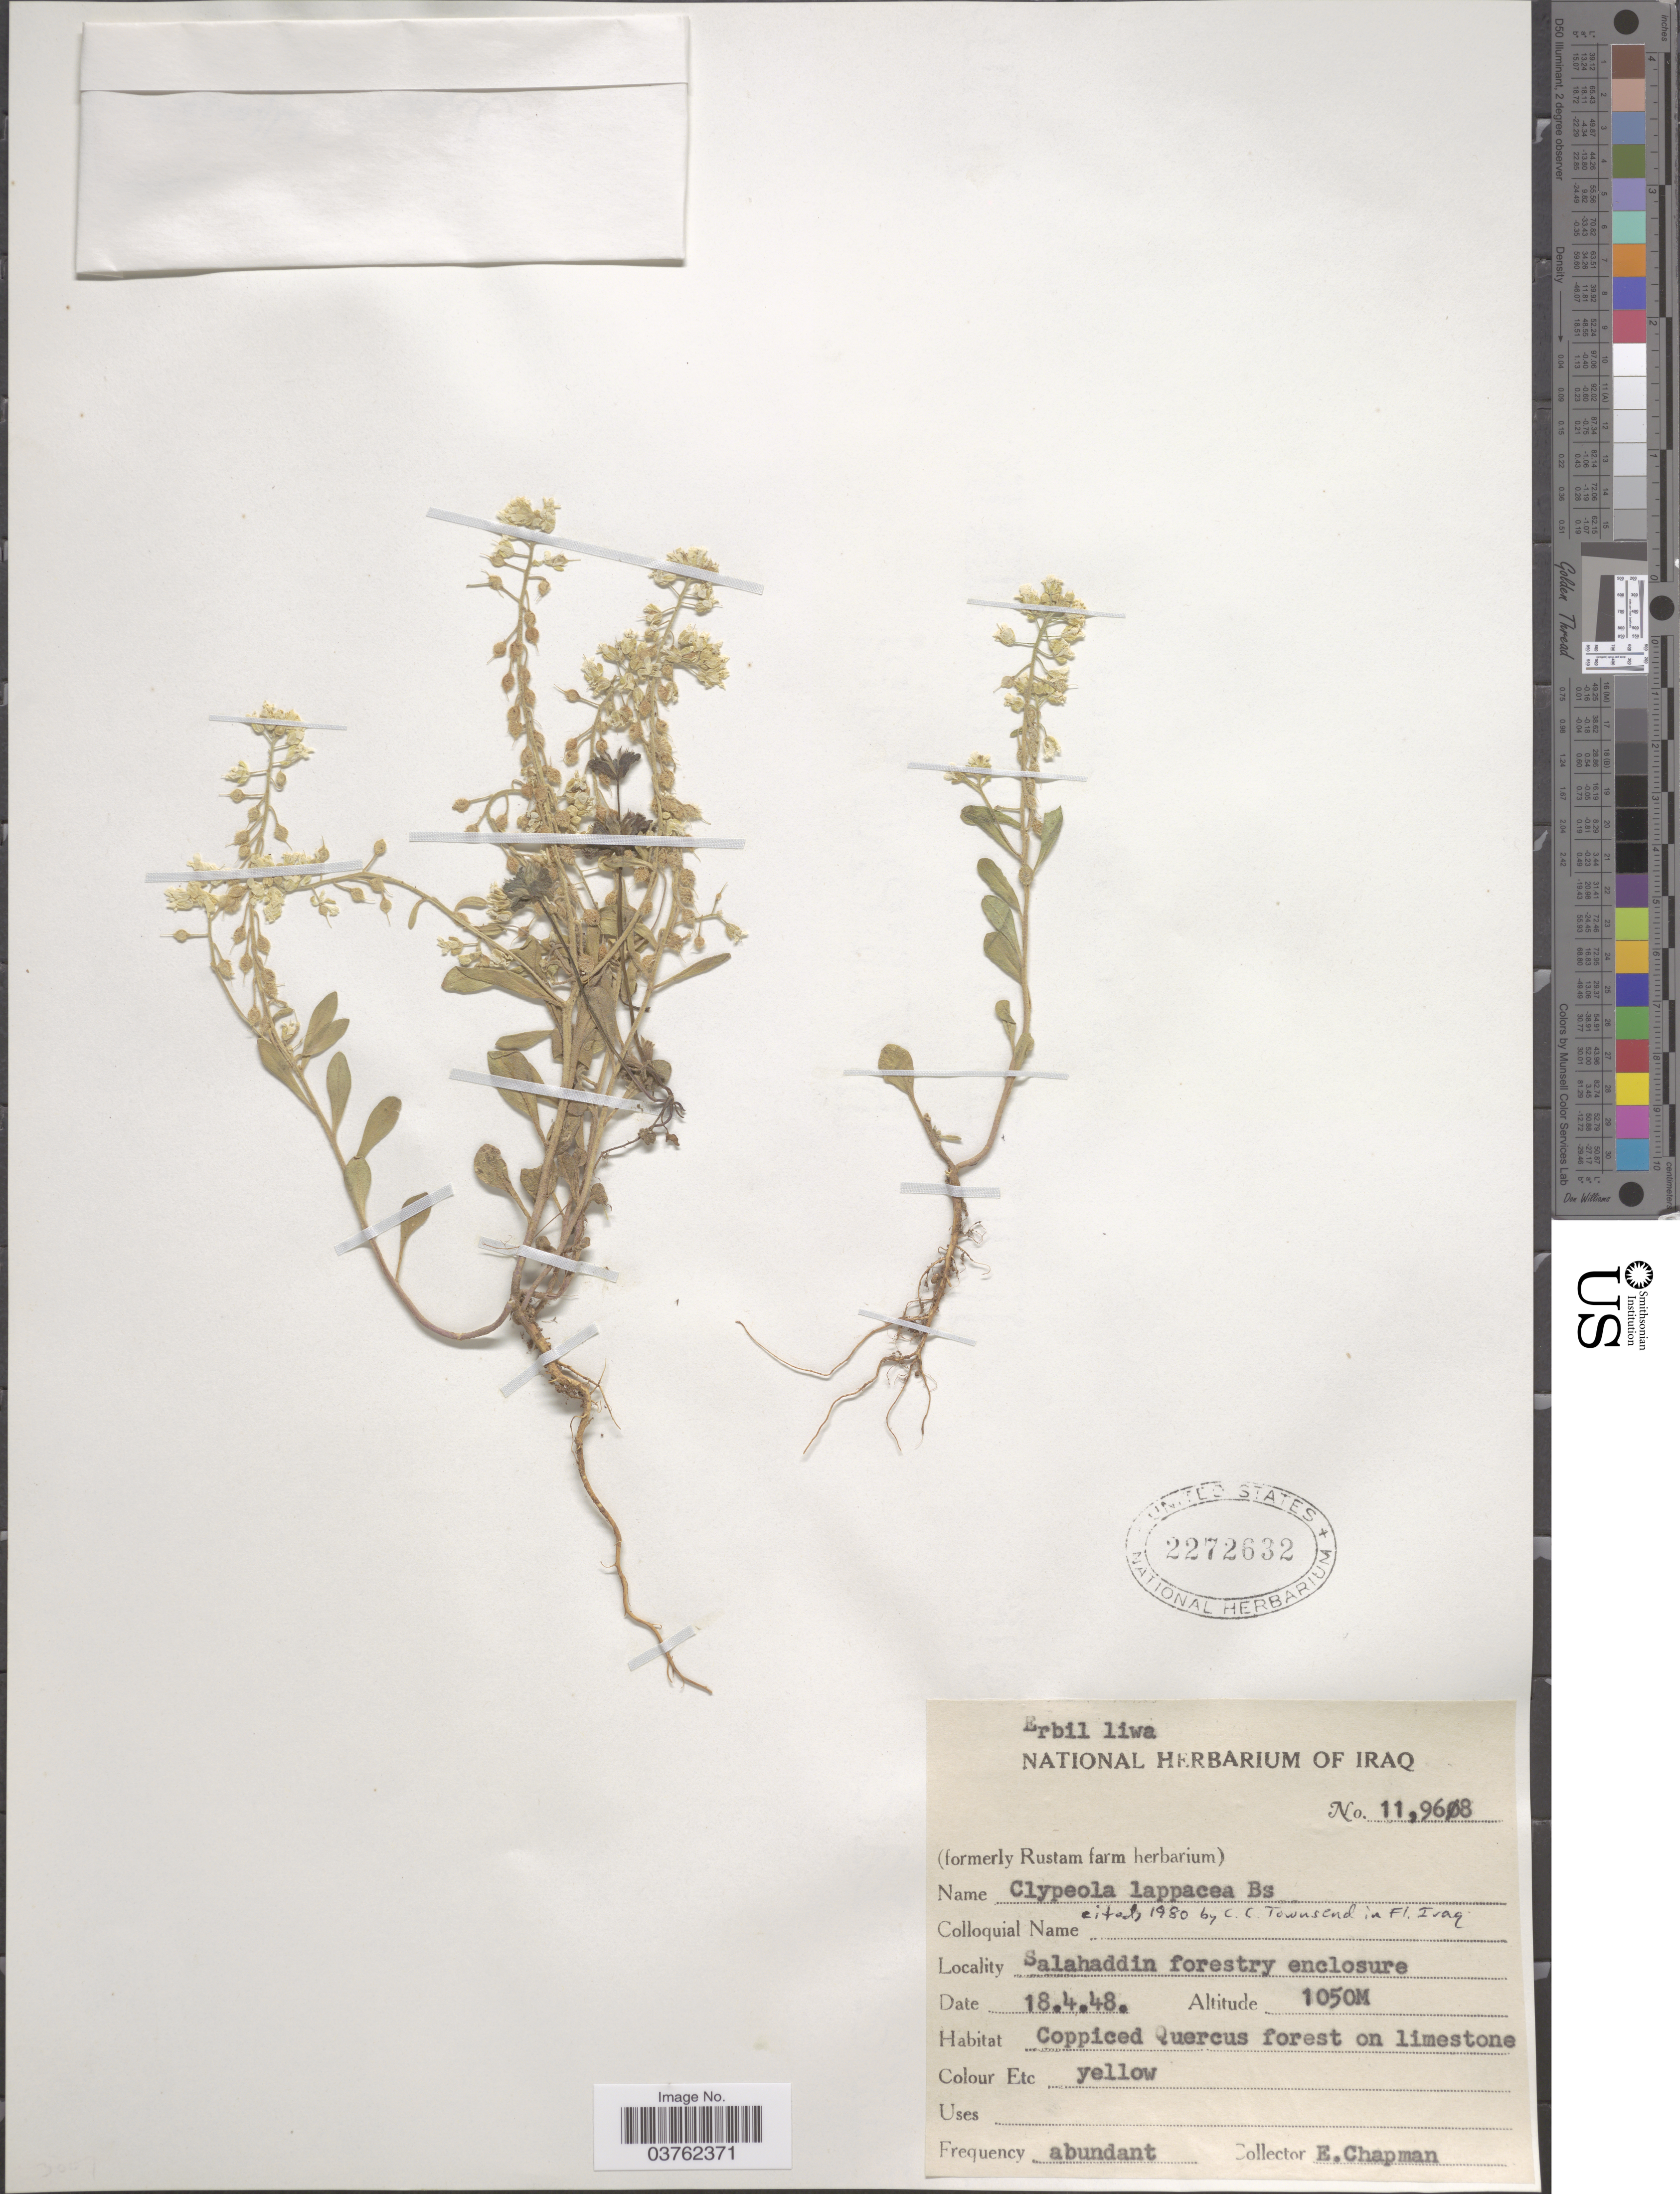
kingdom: Plantae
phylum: Tracheophyta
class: Magnoliopsida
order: Brassicales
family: Brassicaceae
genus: Clypeola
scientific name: Clypeola lappacea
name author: Boiss.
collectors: E. Chapman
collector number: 11968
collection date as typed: Transcribed d/m/y: 18/4/48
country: Iraq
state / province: Arbīl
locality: Erbil liwa. Salahaddin forestry enclosure.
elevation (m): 1050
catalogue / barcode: US 2272632